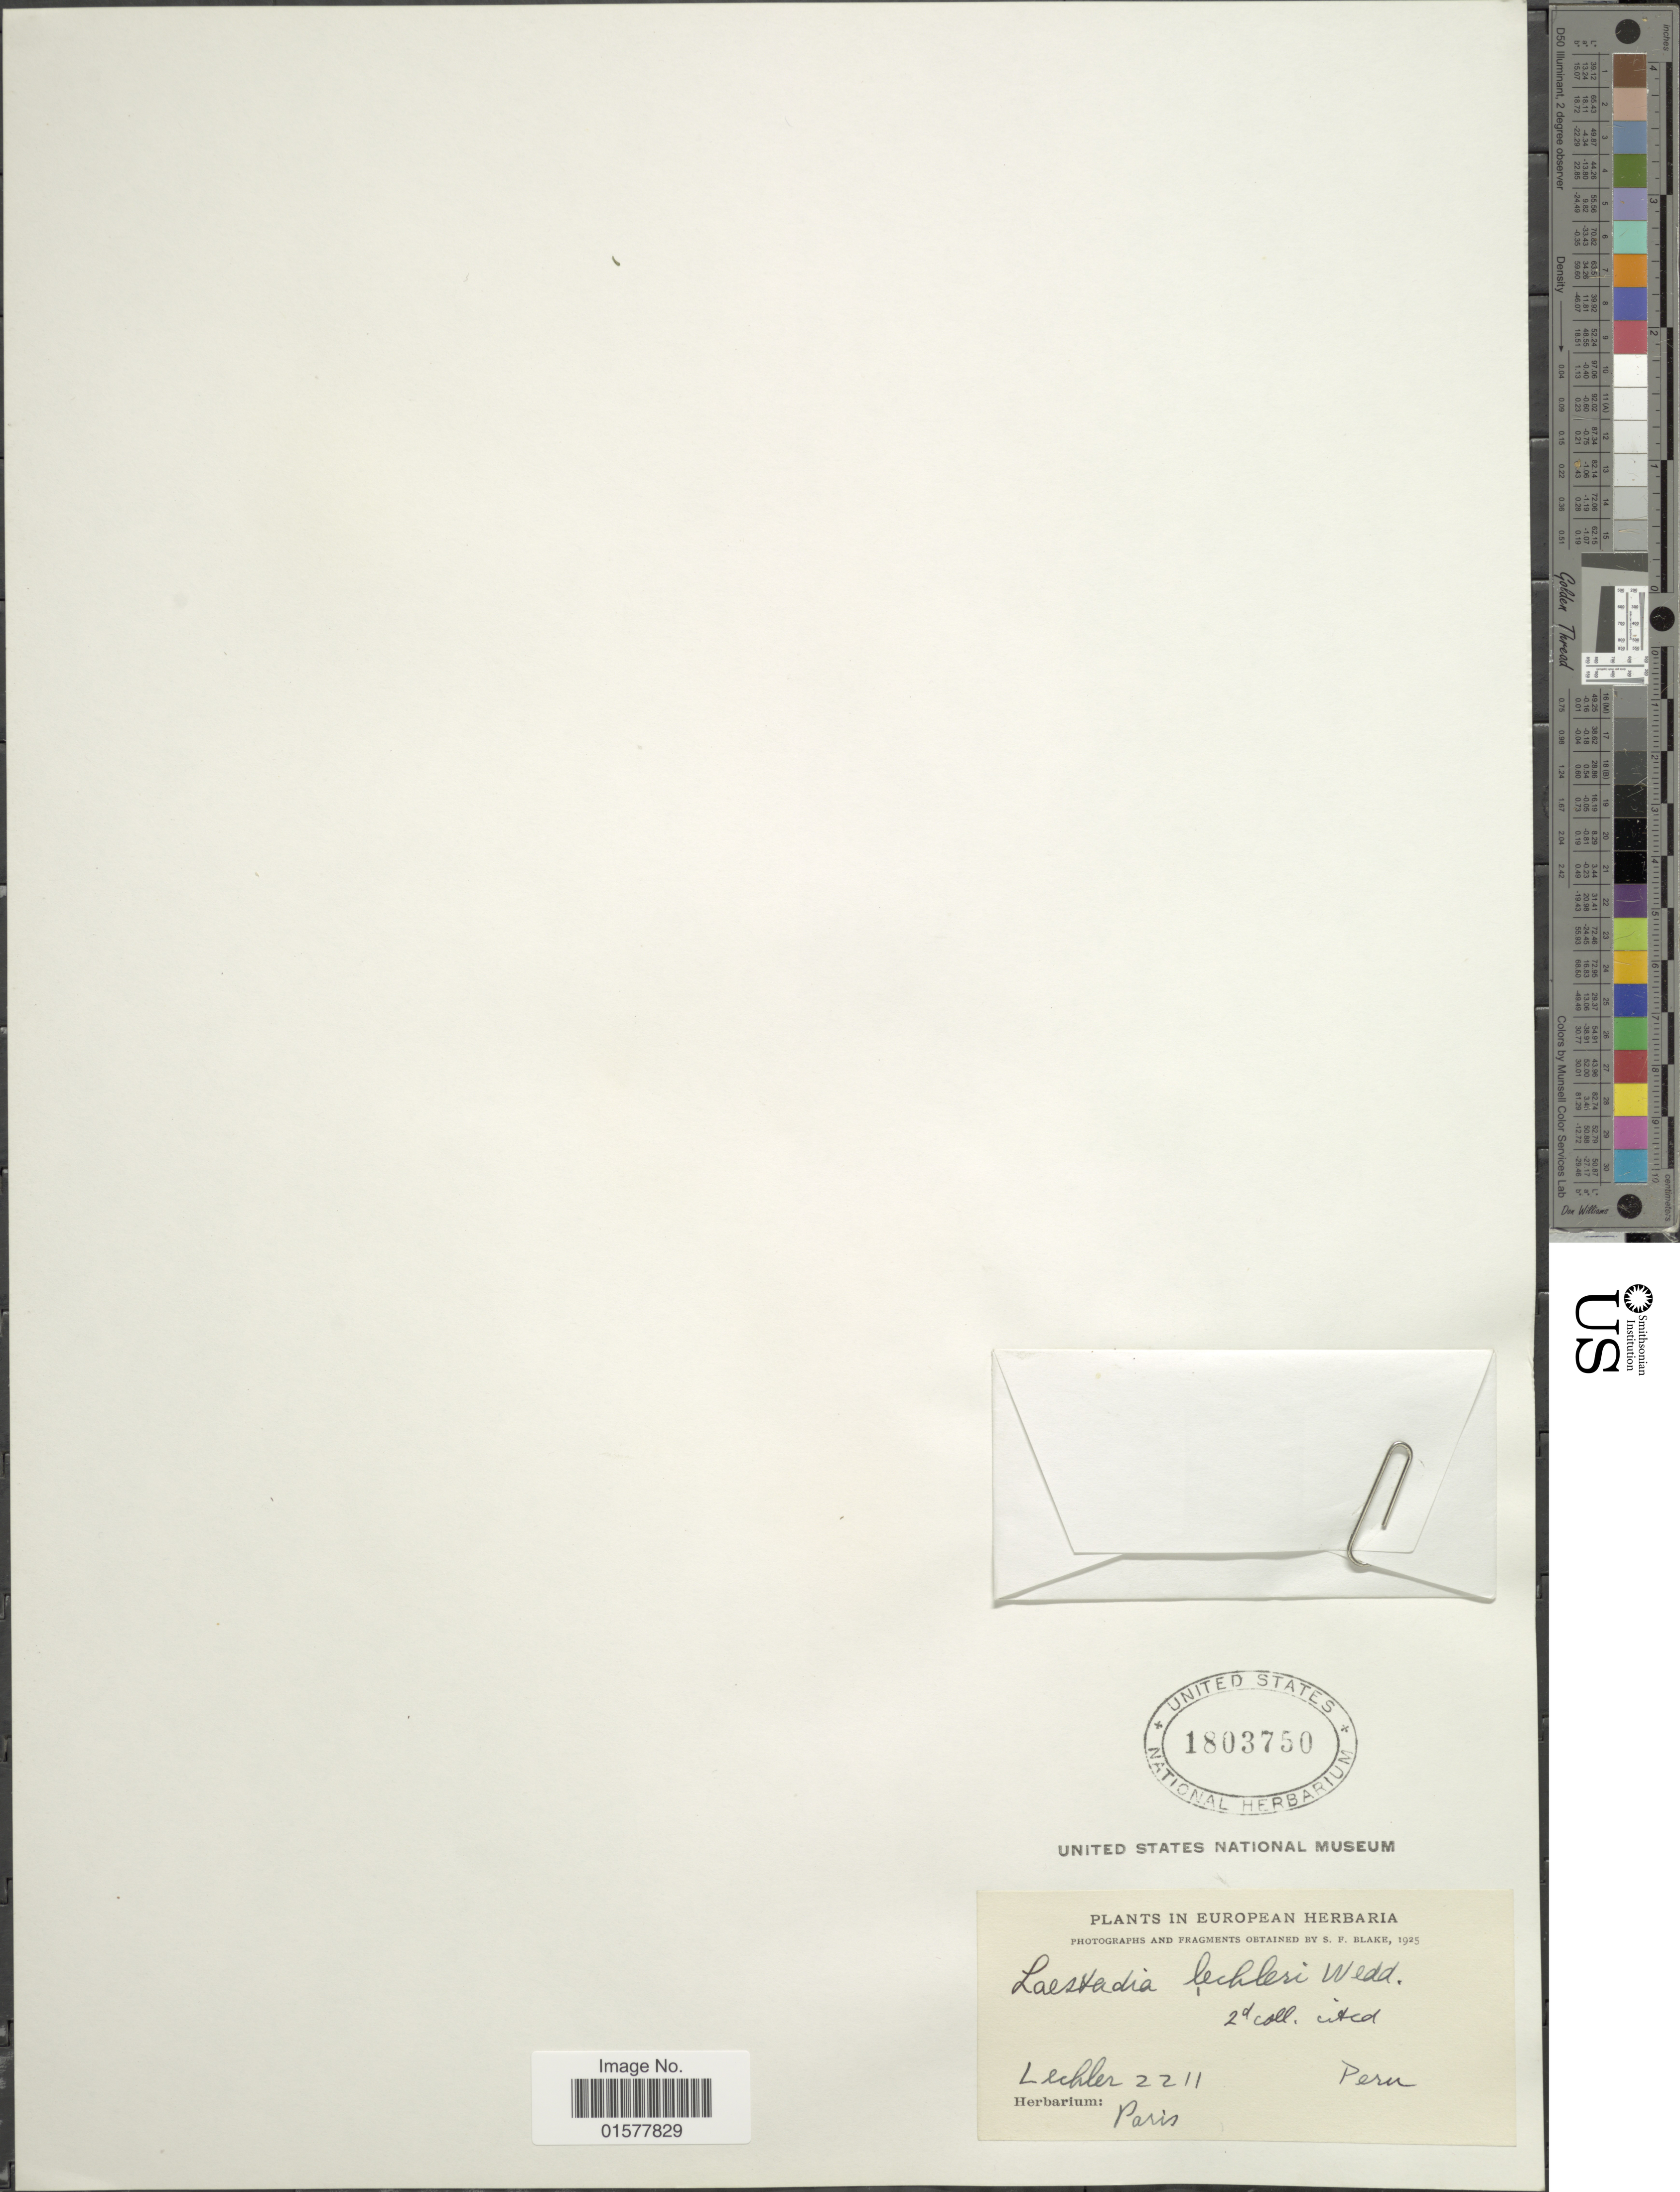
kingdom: Plantae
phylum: Tracheophyta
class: Magnoliopsida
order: Asterales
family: Asteraceae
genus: Laestadia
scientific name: Laestadia lechleria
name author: Sch. Bip. ex Wedd.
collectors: -. Lechler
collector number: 2211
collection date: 1925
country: Peru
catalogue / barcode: US 1803750